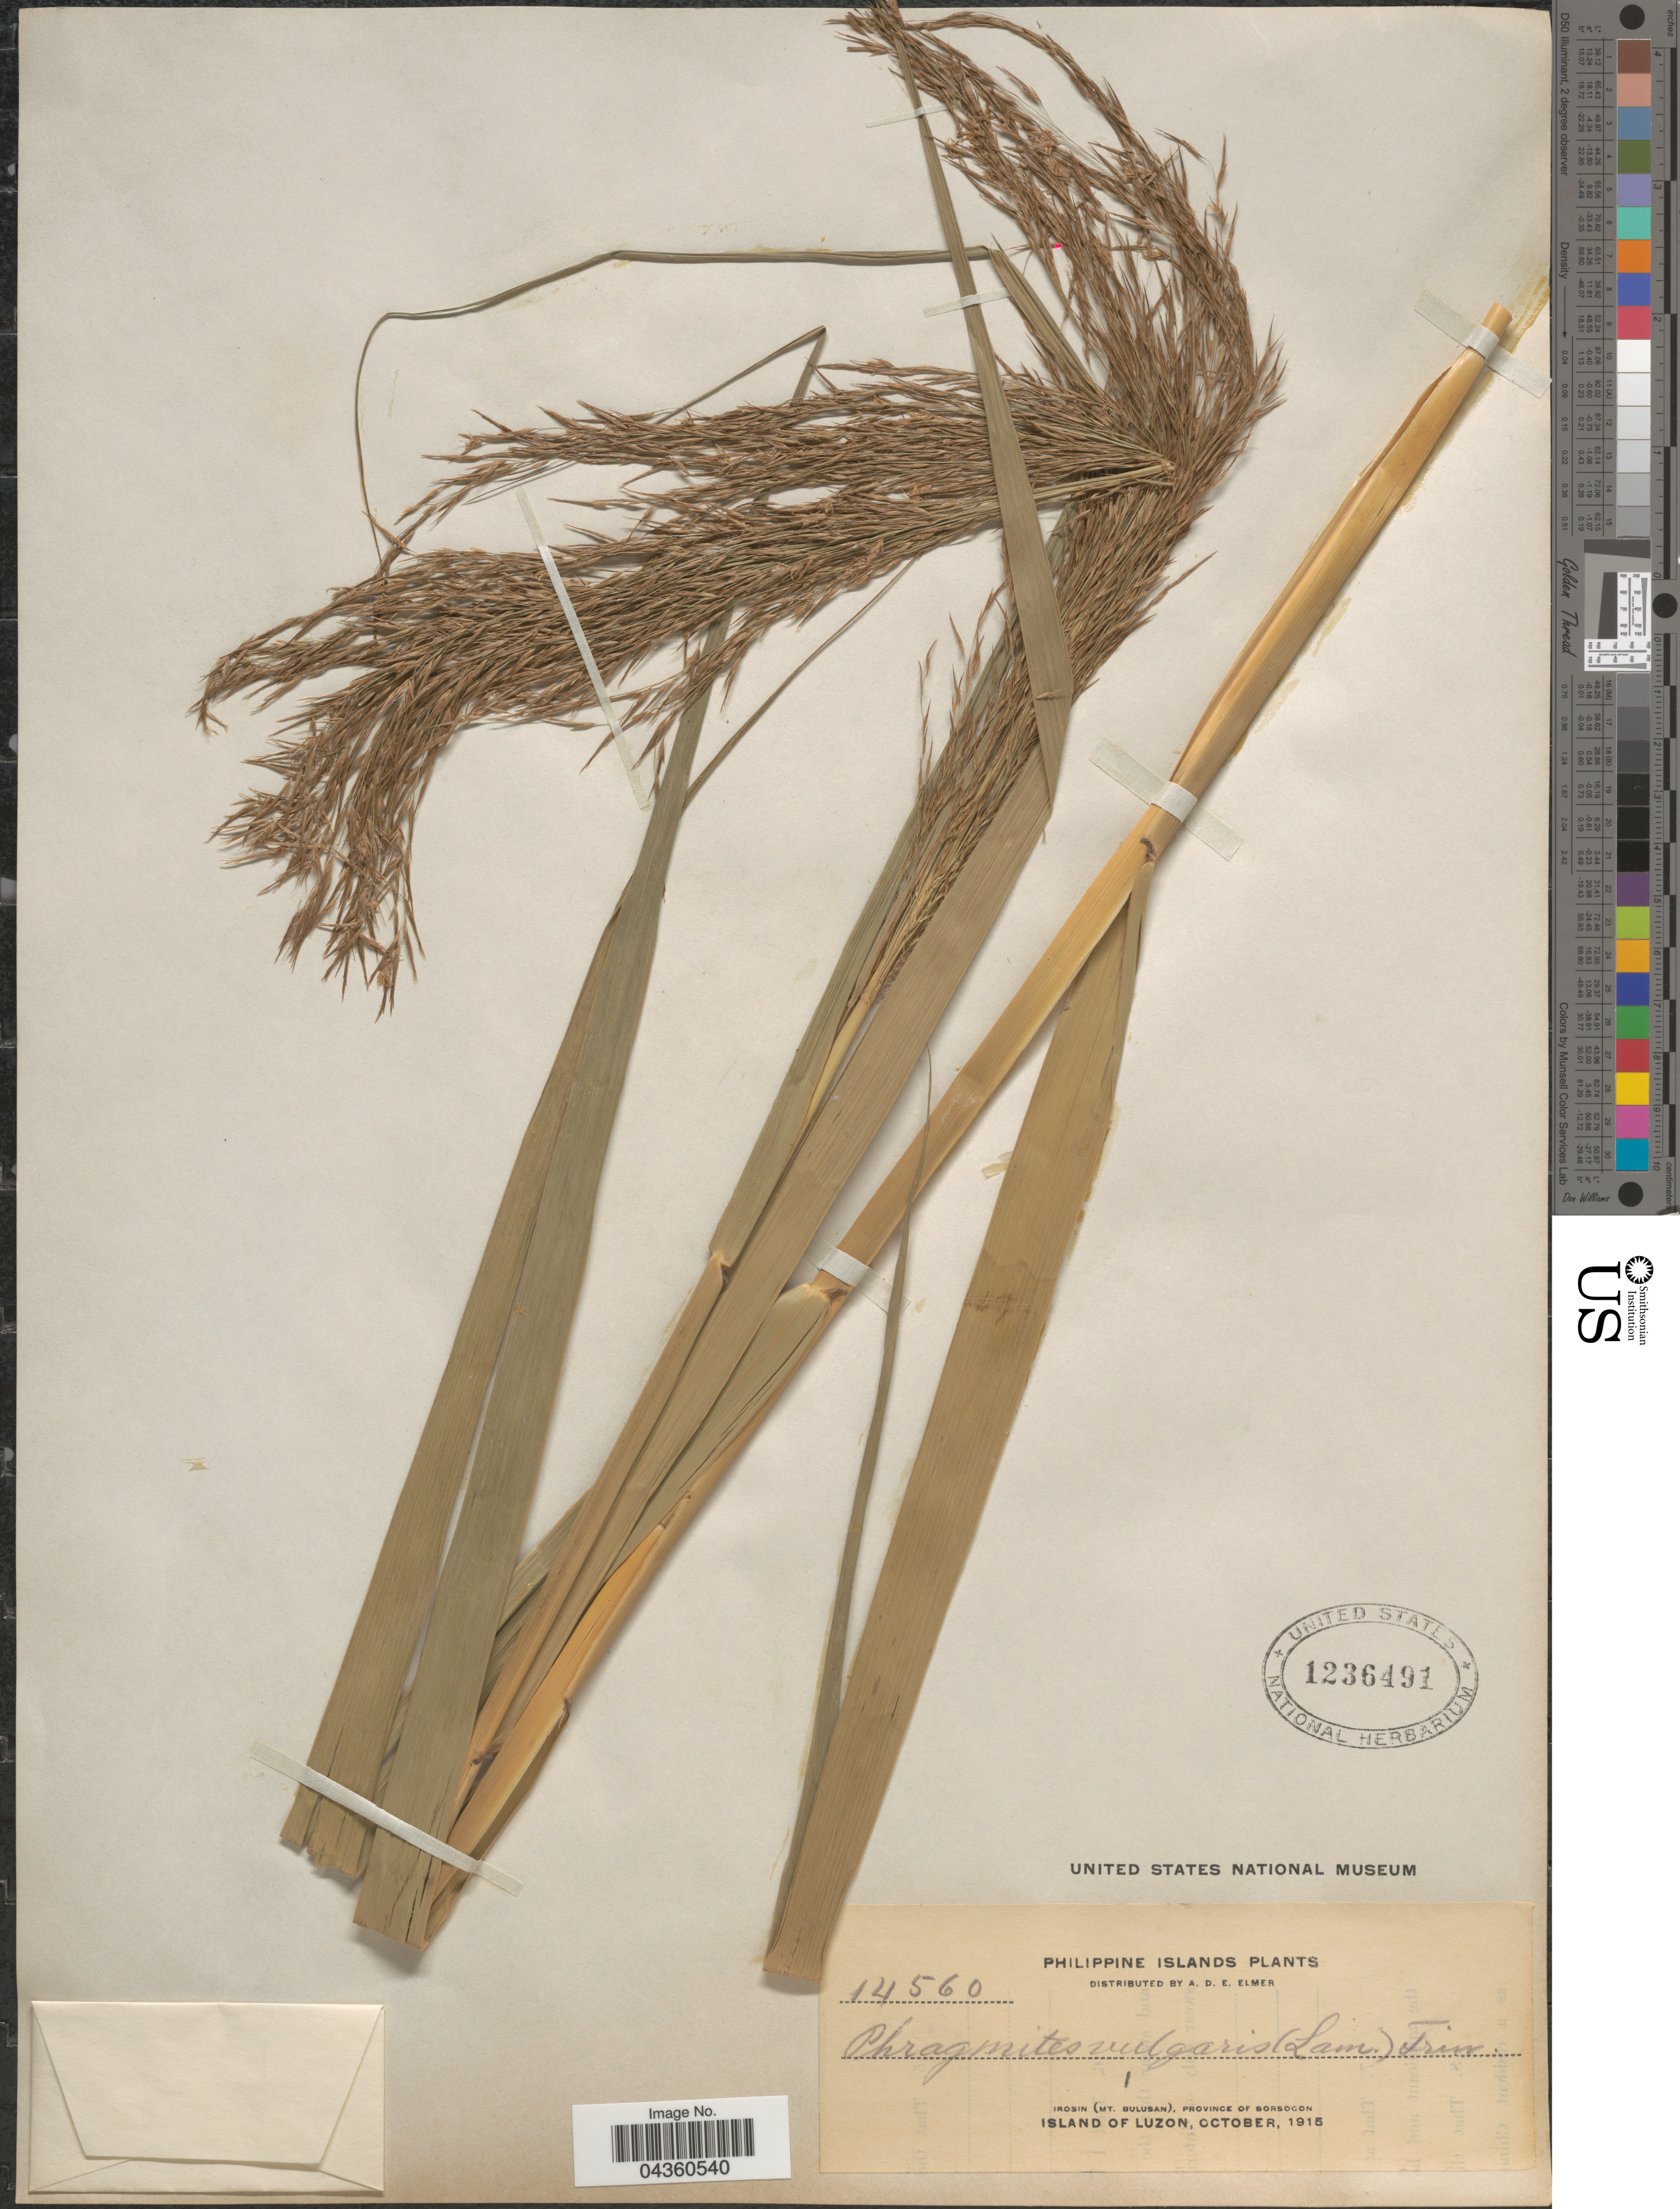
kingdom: Plantae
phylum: Tracheophyta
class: Liliopsida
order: Poales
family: Poaceae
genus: Phragmites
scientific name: Phragmites karka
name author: (Retz.) Trin. ex Steud.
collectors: A. D. E. Elmer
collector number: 14560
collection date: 1915-10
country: Philippines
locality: Irosin (Mt. Bulusan), Province of Sorsogon. Island of Luzon.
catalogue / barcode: US 1236491